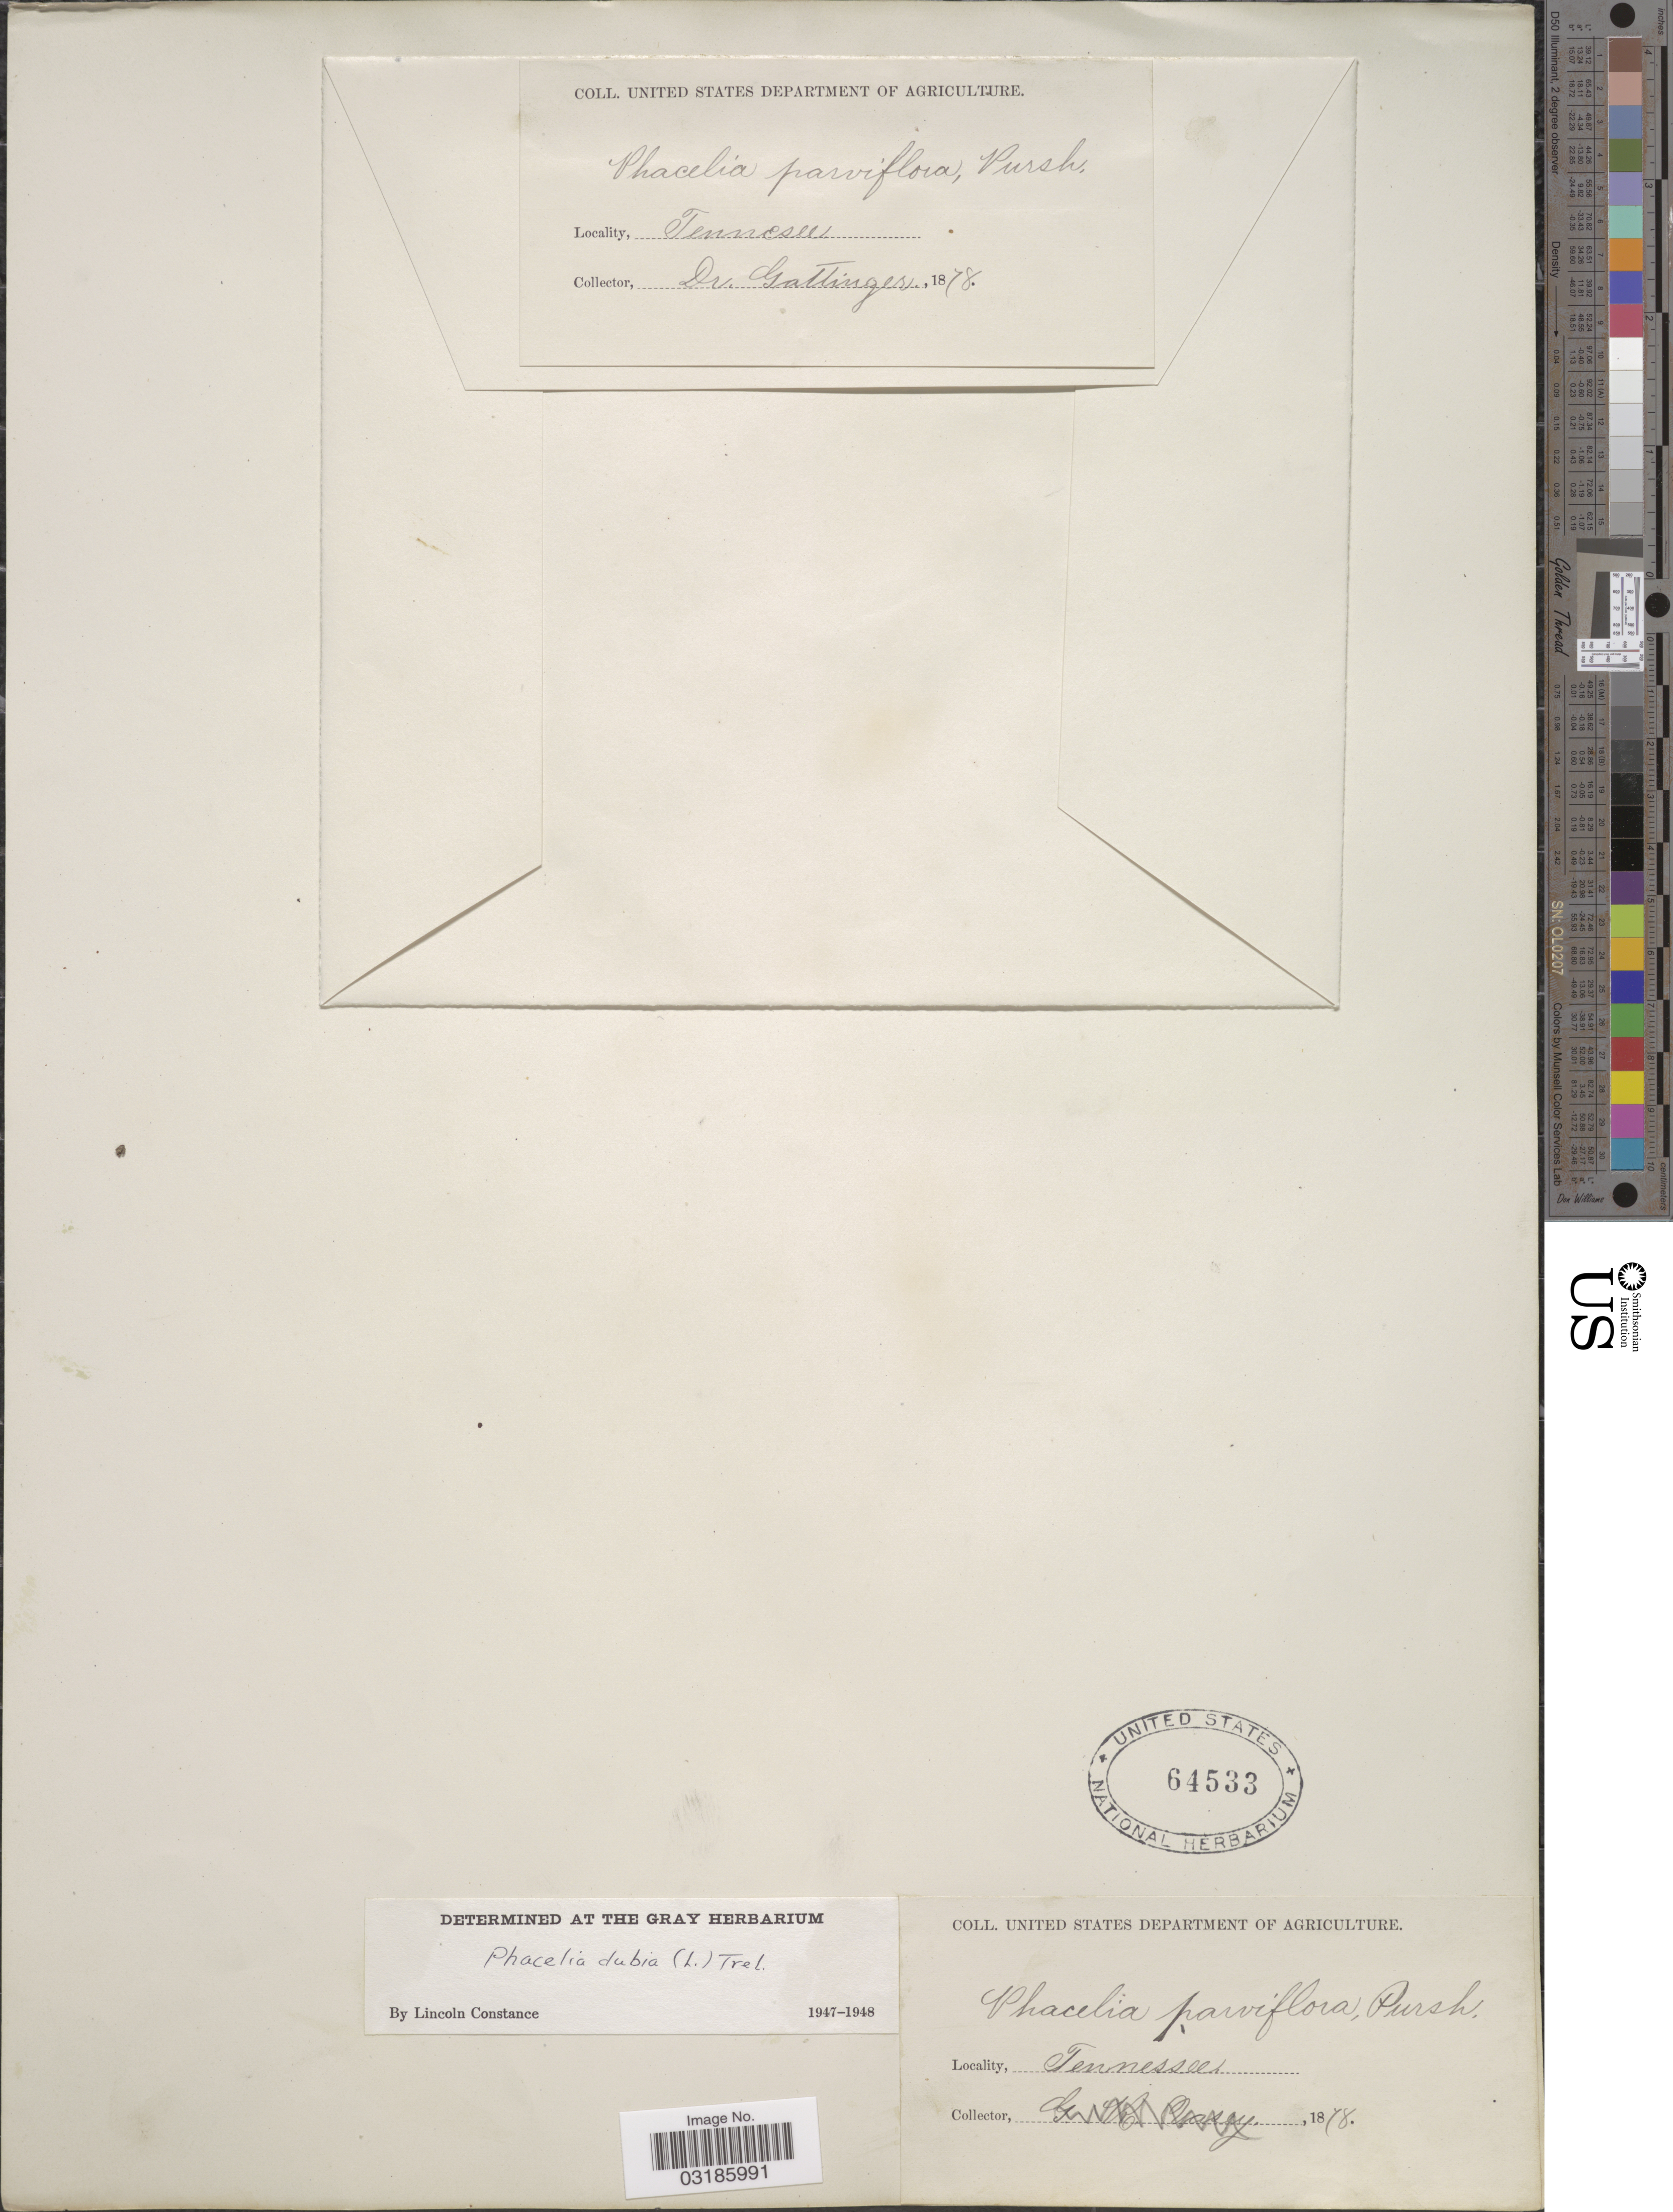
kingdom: Plantae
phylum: Tracheophyta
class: Magnoliopsida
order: Boraginales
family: Hydrophyllaceae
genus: Phacelia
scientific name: Phacelia dubia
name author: (L.) Trel.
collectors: Gattinger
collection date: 1878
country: United States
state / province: Tennessee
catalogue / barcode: US 64533